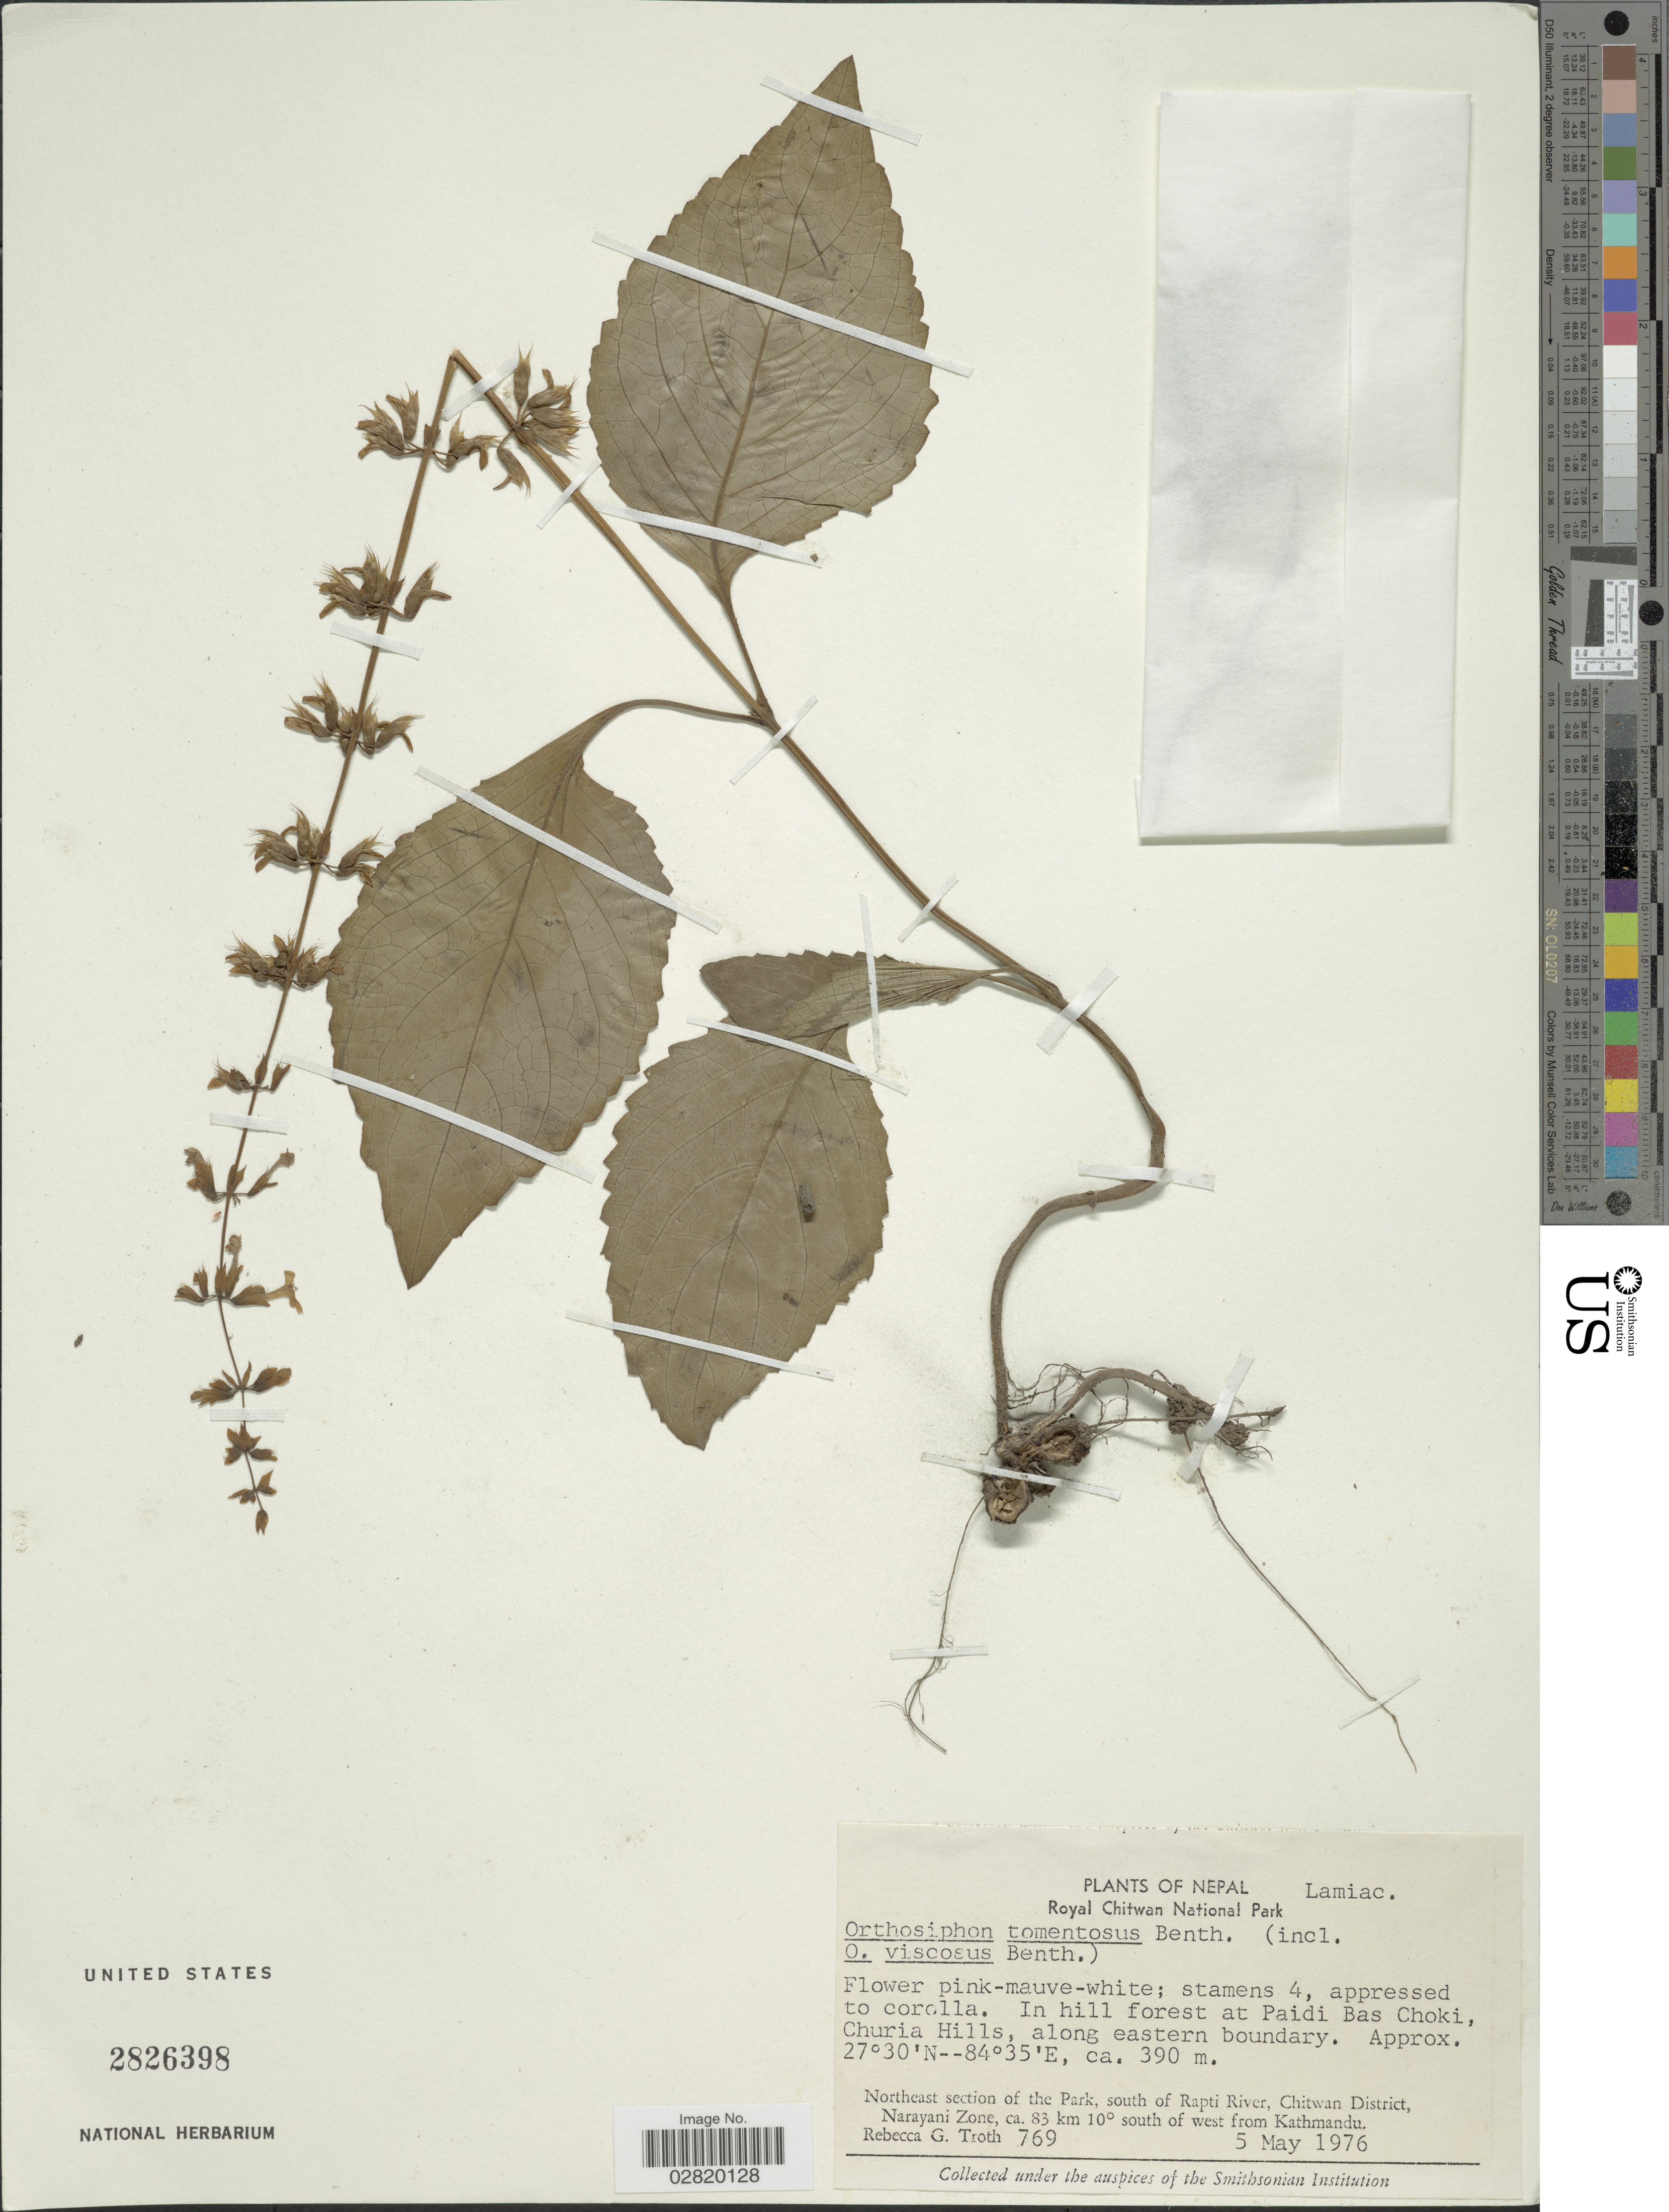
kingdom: Plantae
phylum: Tracheophyta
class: Magnoliopsida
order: Lamiales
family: Lamiaceae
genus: Orthosiphon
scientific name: Orthosiphon tomentosus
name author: Benth.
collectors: R. Troth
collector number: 769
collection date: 1976-05-05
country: Nepal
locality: Royal Chitwan National Park, In hill forest at Paidi Bas Choki, Churia Hills, along eastern boundary, Northeast section of the Park, south of Rapti River, Chitwan District, Narayani Zone, ca. 83 km 10° south of west from Kathmandu.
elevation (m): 390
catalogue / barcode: US 2826398